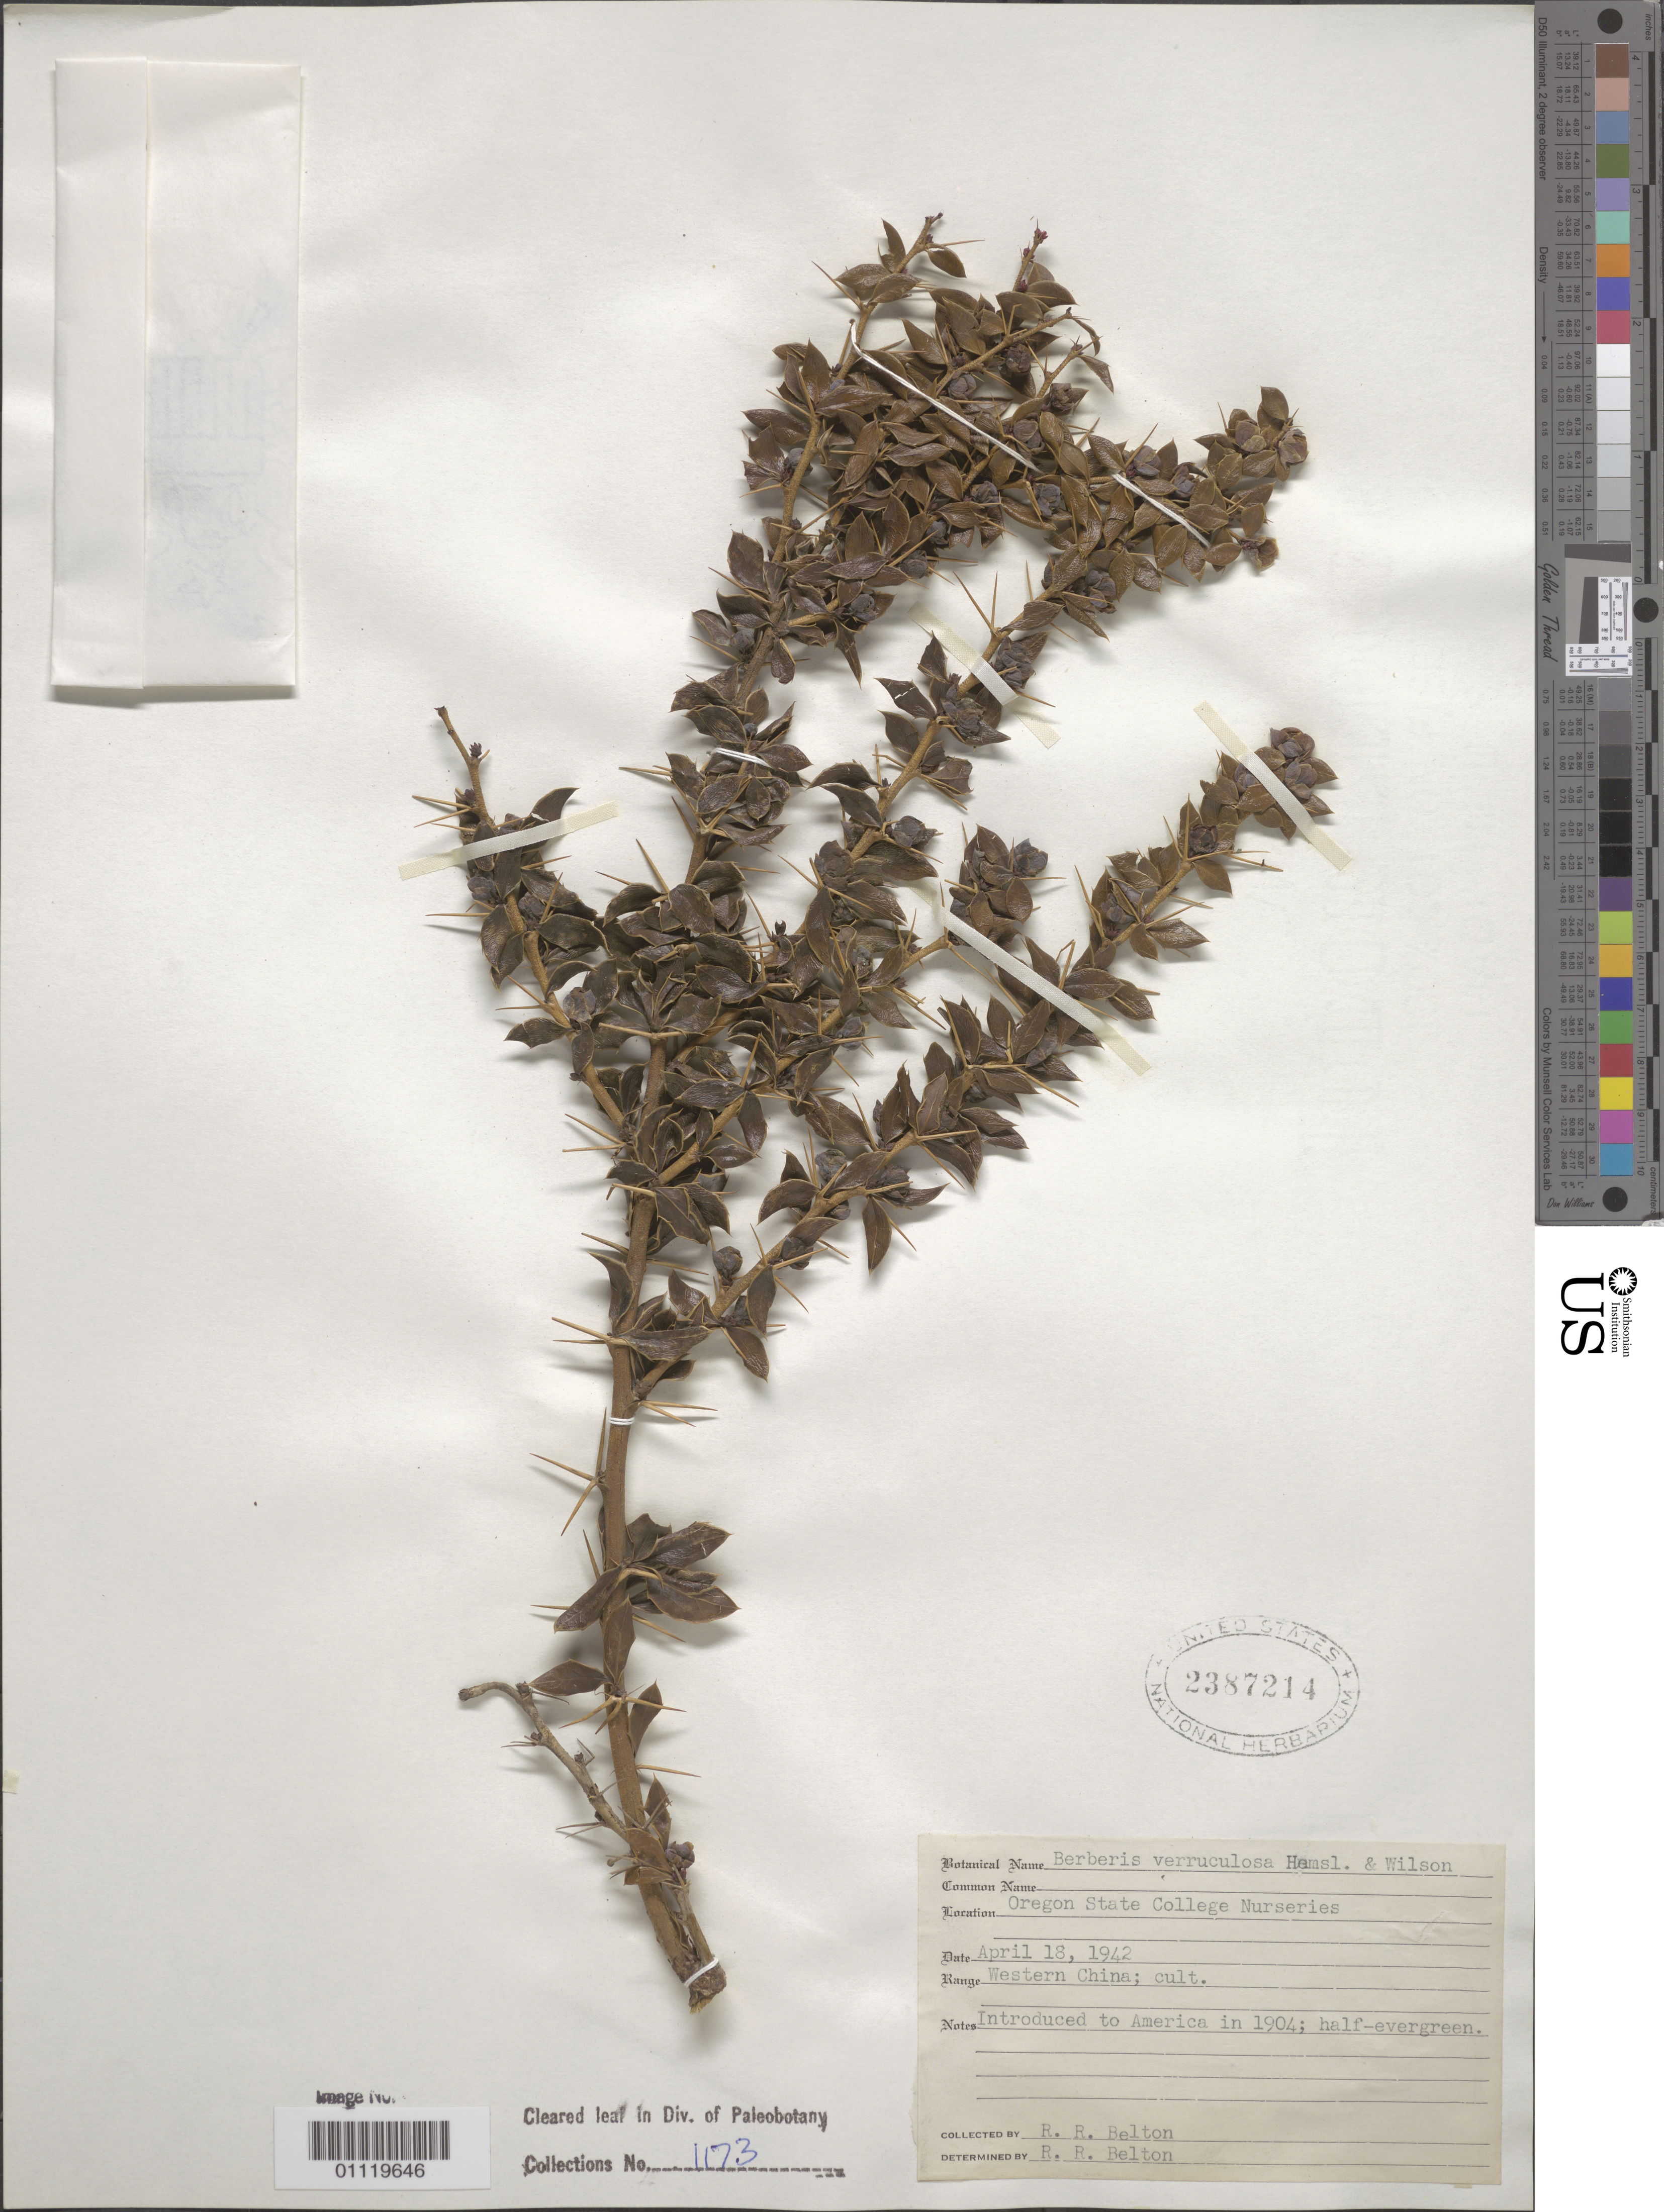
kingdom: Plantae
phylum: Tracheophyta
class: Magnoliopsida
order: Ranunculales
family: Berberidaceae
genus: Berberis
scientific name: Berberis verruculosa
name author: Hemsl. & E.H. Wilson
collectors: R. Belton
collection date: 1942-04-18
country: United States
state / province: Oregon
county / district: Benton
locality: Corvallis city, Oregon State College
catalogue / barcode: US 2387214